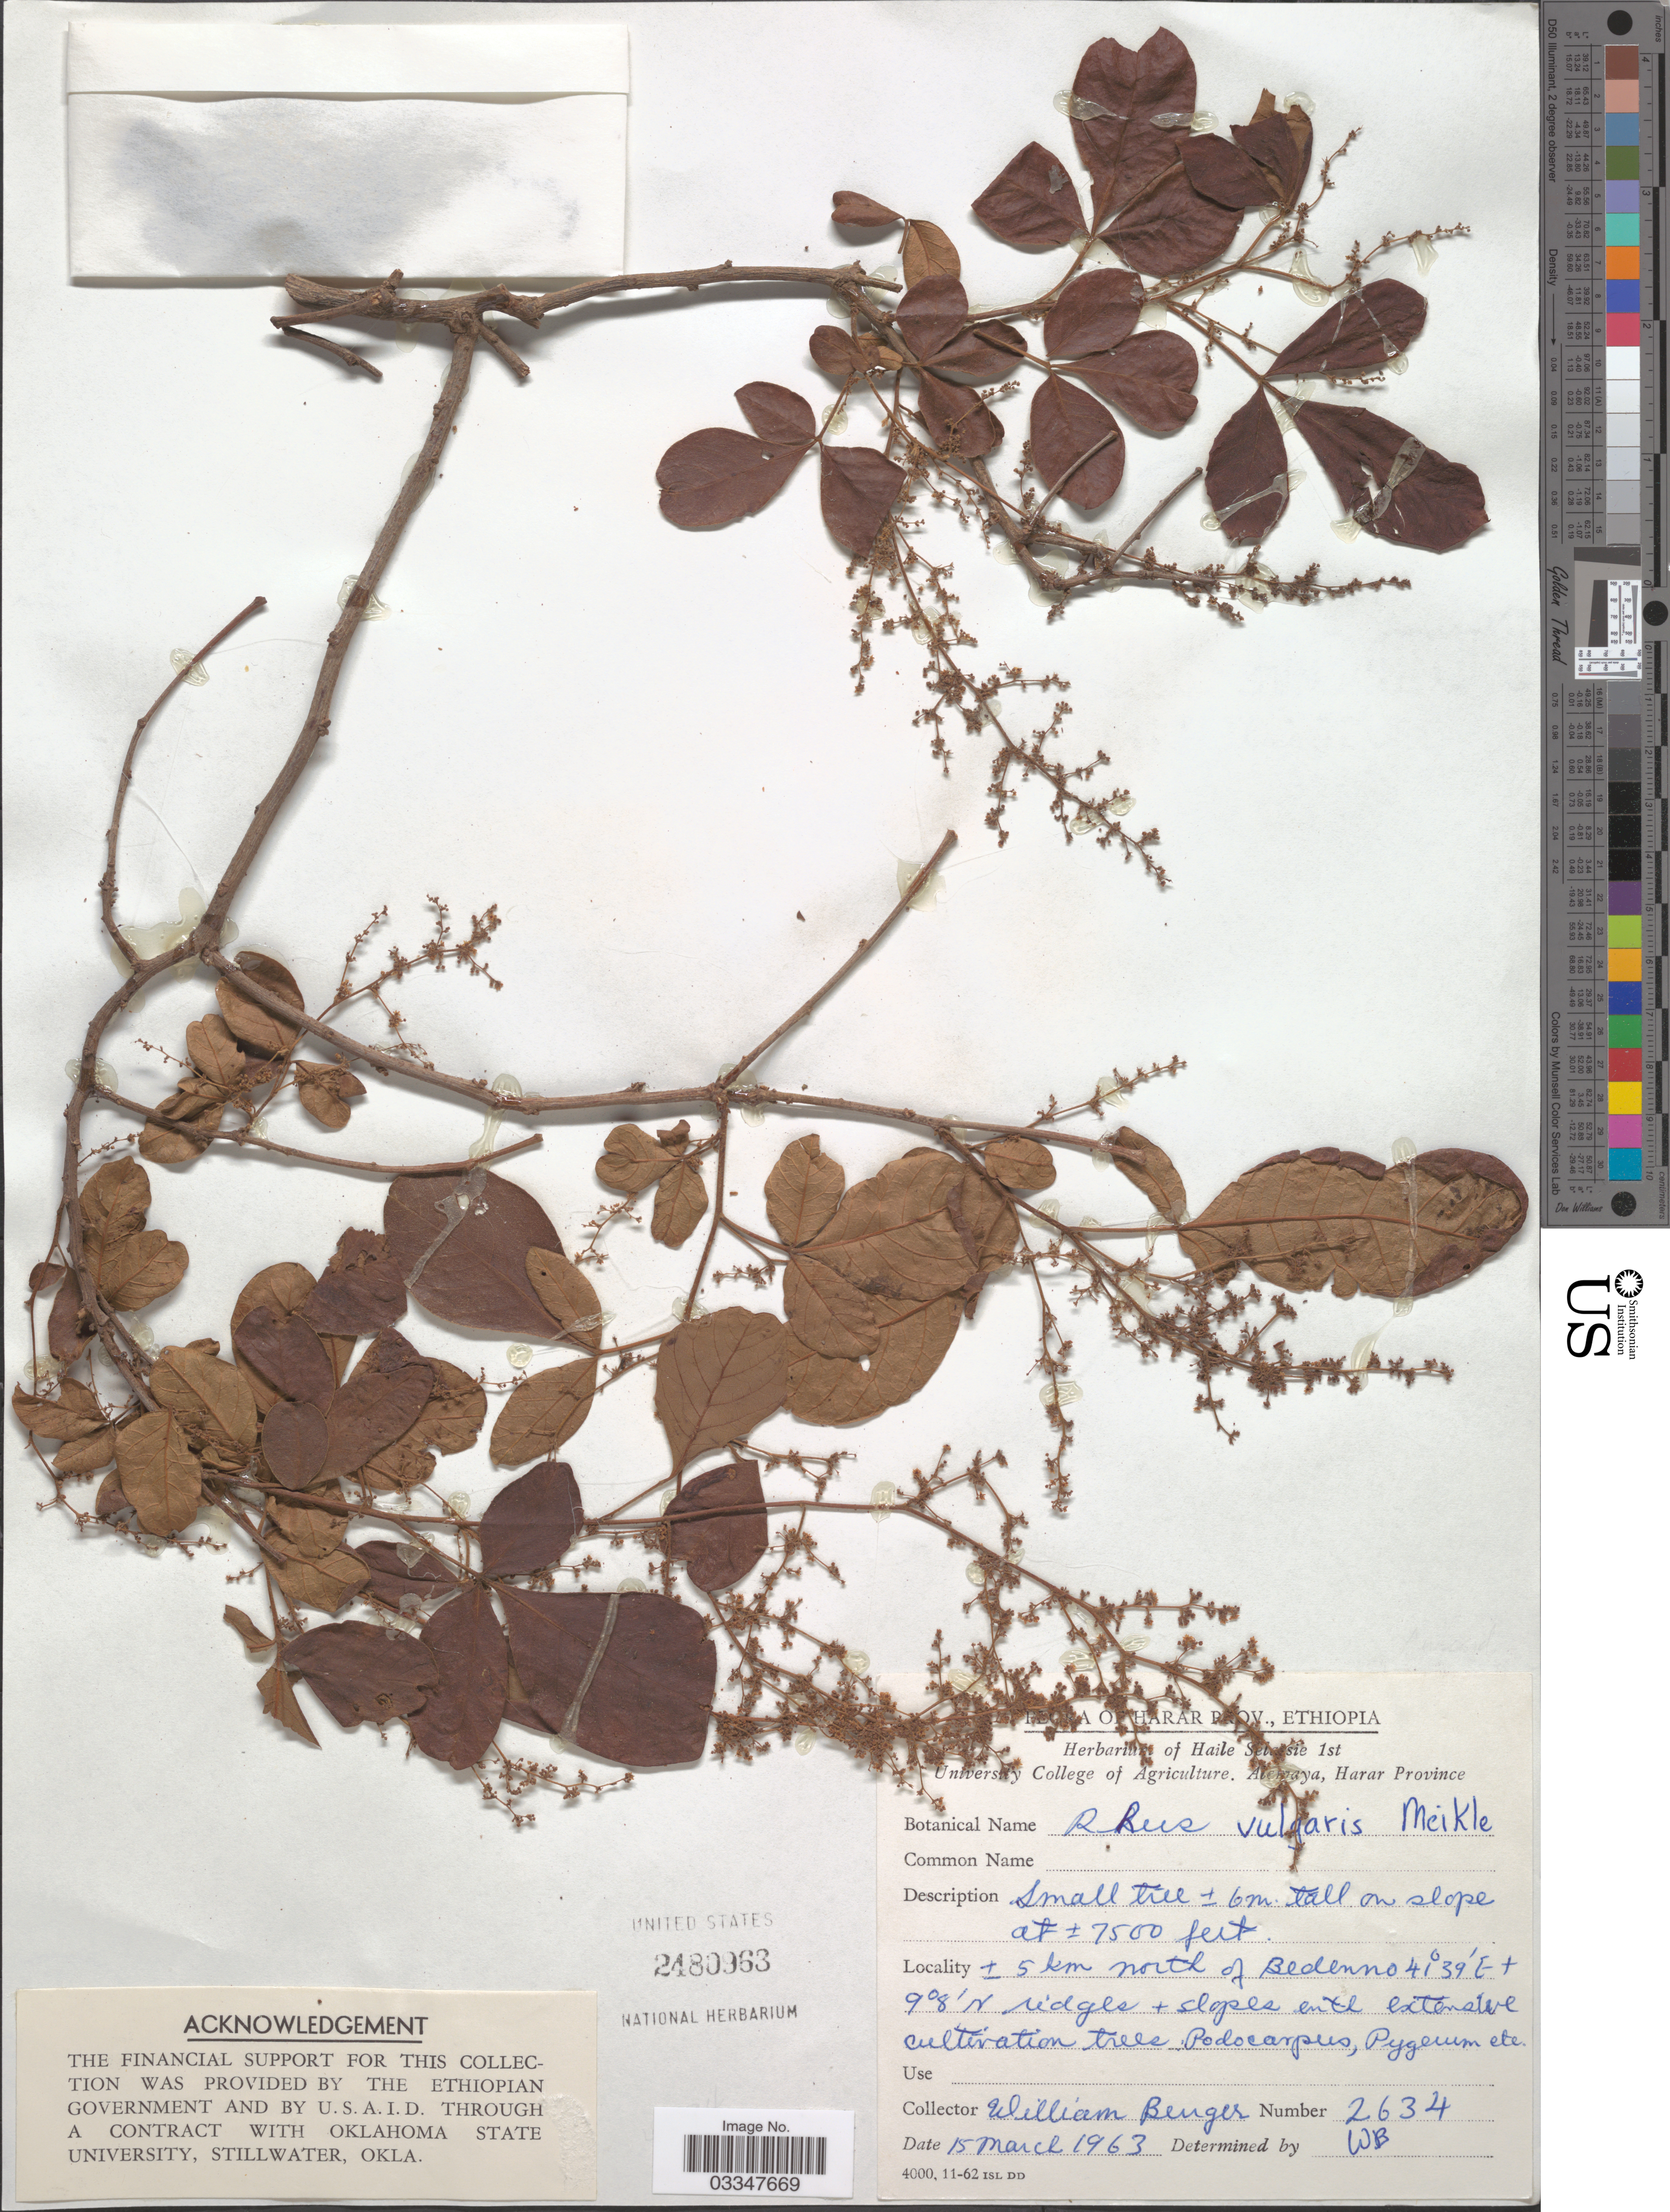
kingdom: Plantae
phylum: Tracheophyta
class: Magnoliopsida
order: Sapindales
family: Anacardiaceae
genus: Rhus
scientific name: Rhus vulgaris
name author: Meikle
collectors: W. Burger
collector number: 2634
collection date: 1963-03-15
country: Ethiopia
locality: Harar Prov. ± 5 km north of Bedenno.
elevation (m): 2286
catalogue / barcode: US 2480963